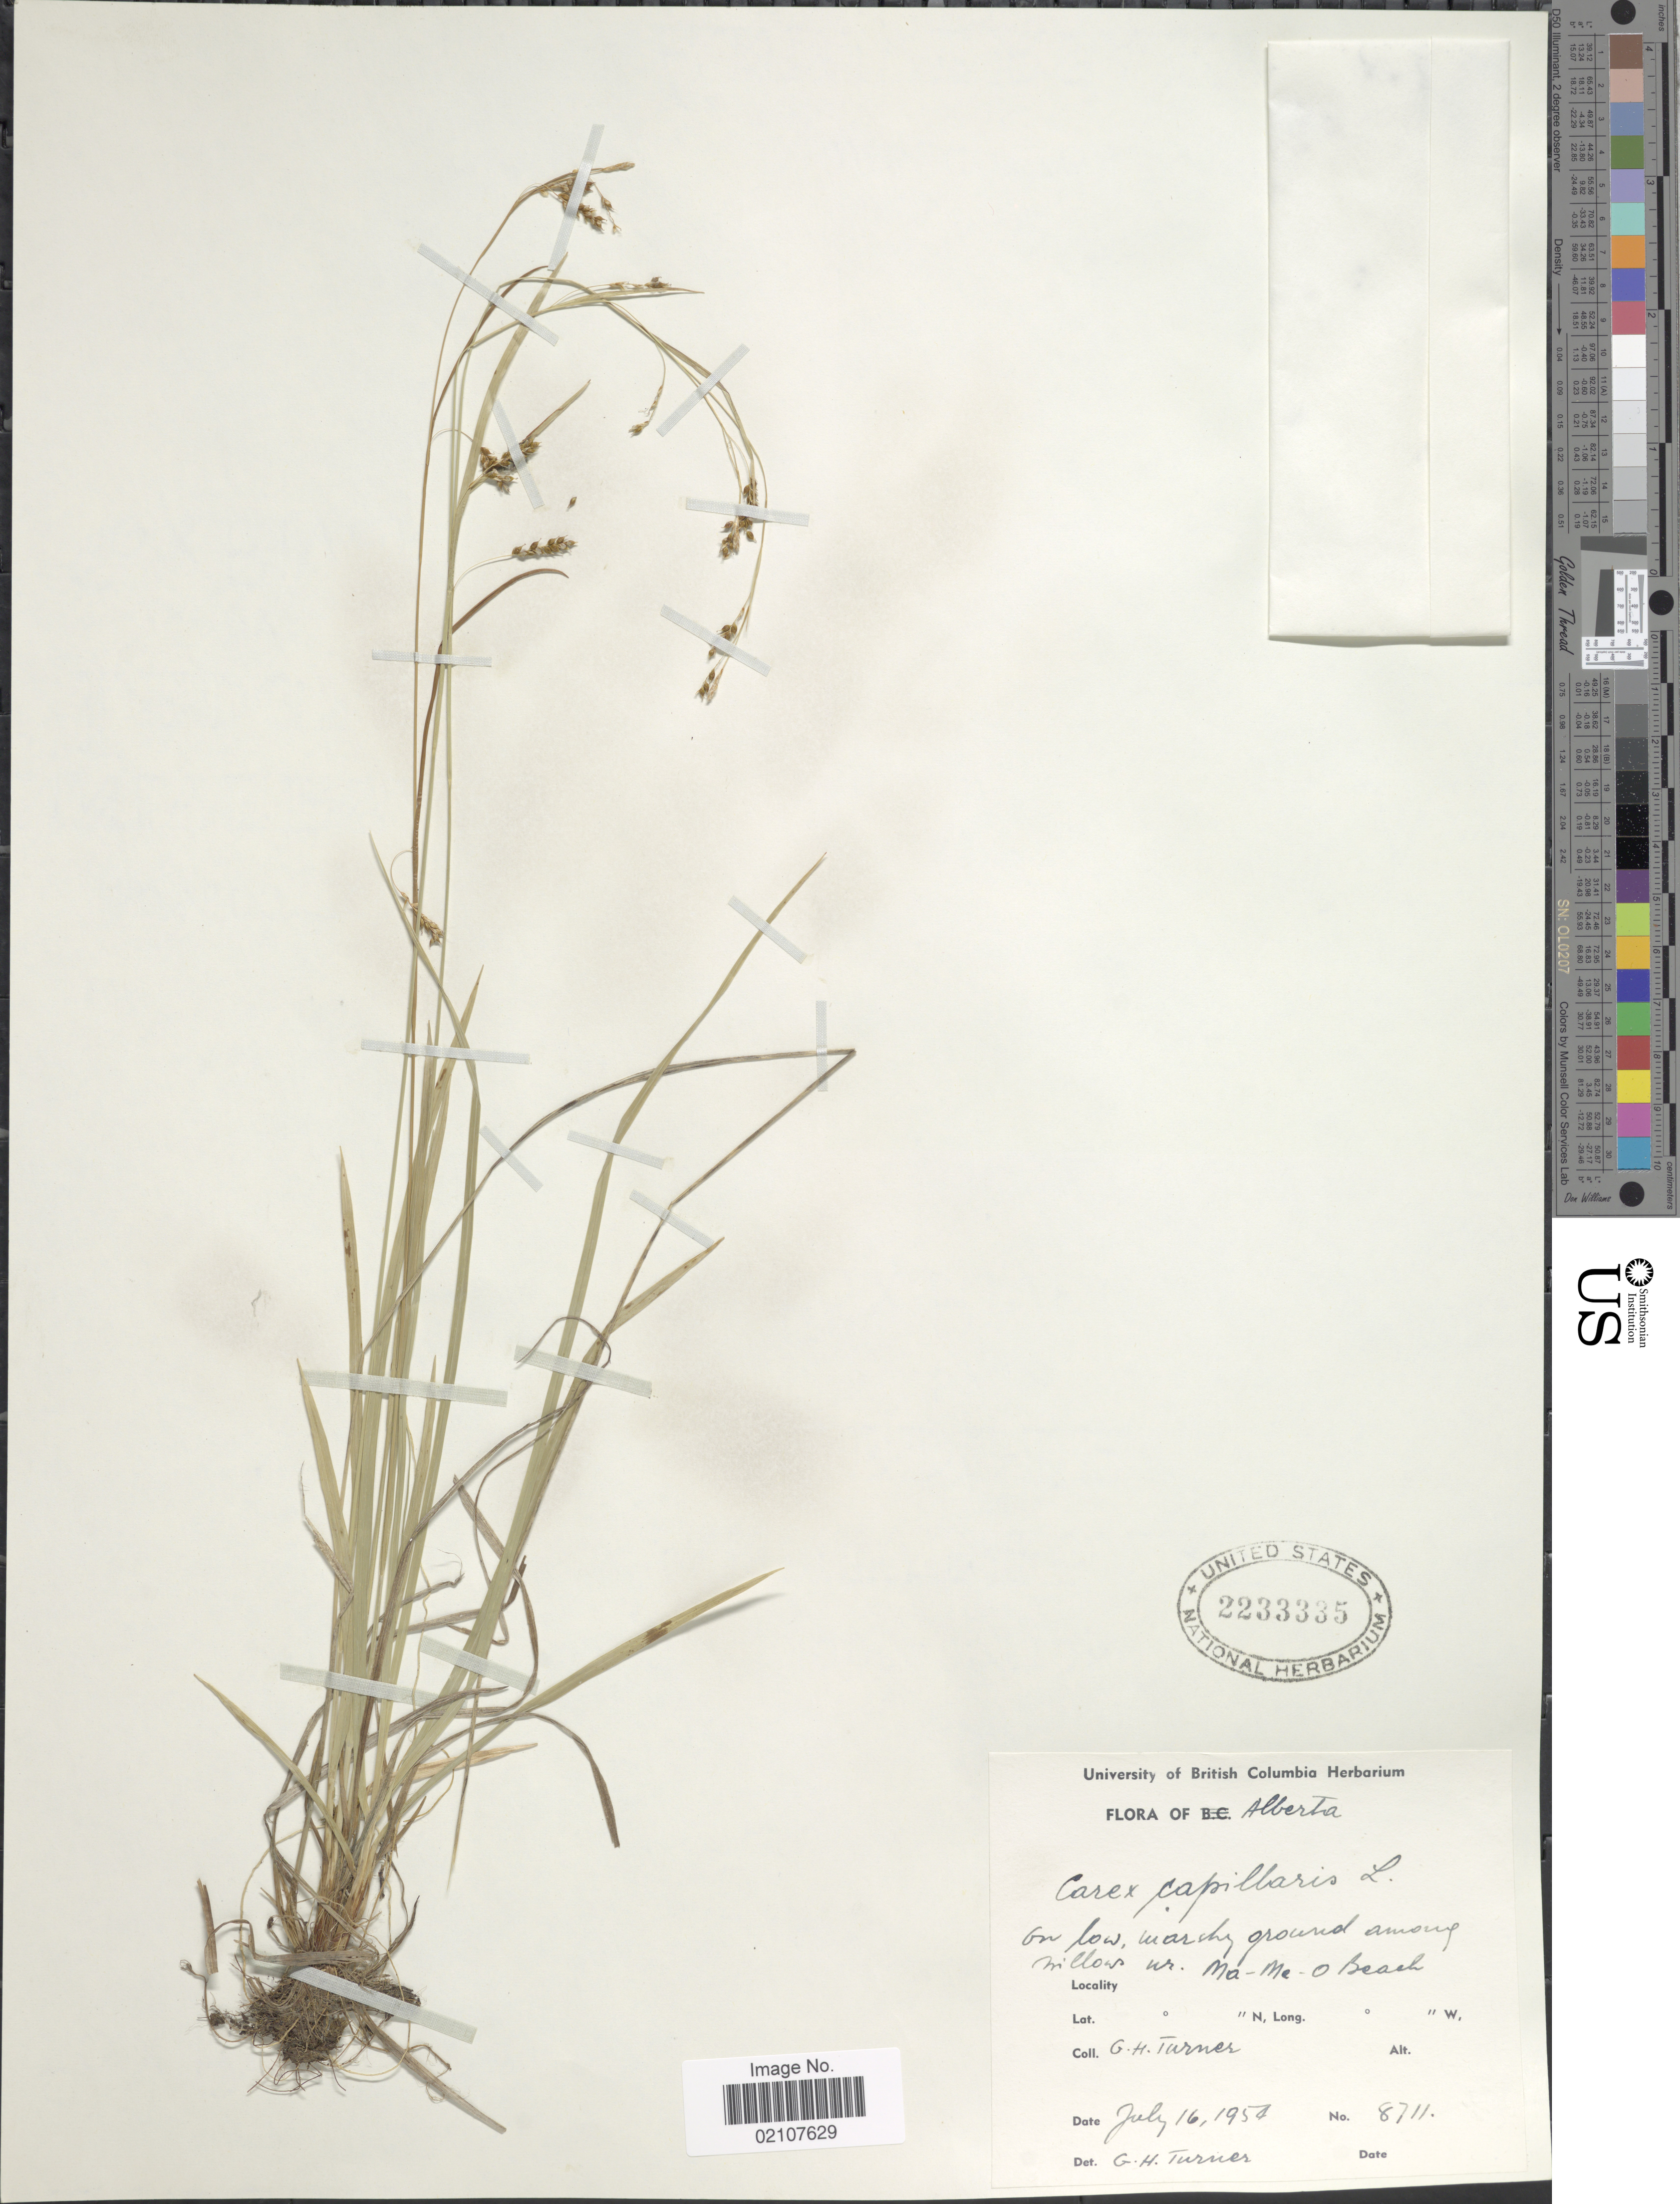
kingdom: Plantae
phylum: Tracheophyta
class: Liliopsida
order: Poales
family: Cyperaceae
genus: Carex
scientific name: Carex capillaris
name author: L.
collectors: G. H. Turner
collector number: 8711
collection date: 1954-07-16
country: Canada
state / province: Alberta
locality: On low marshy ground among willows nr. Ma-Me-O Beach.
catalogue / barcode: US 2233335